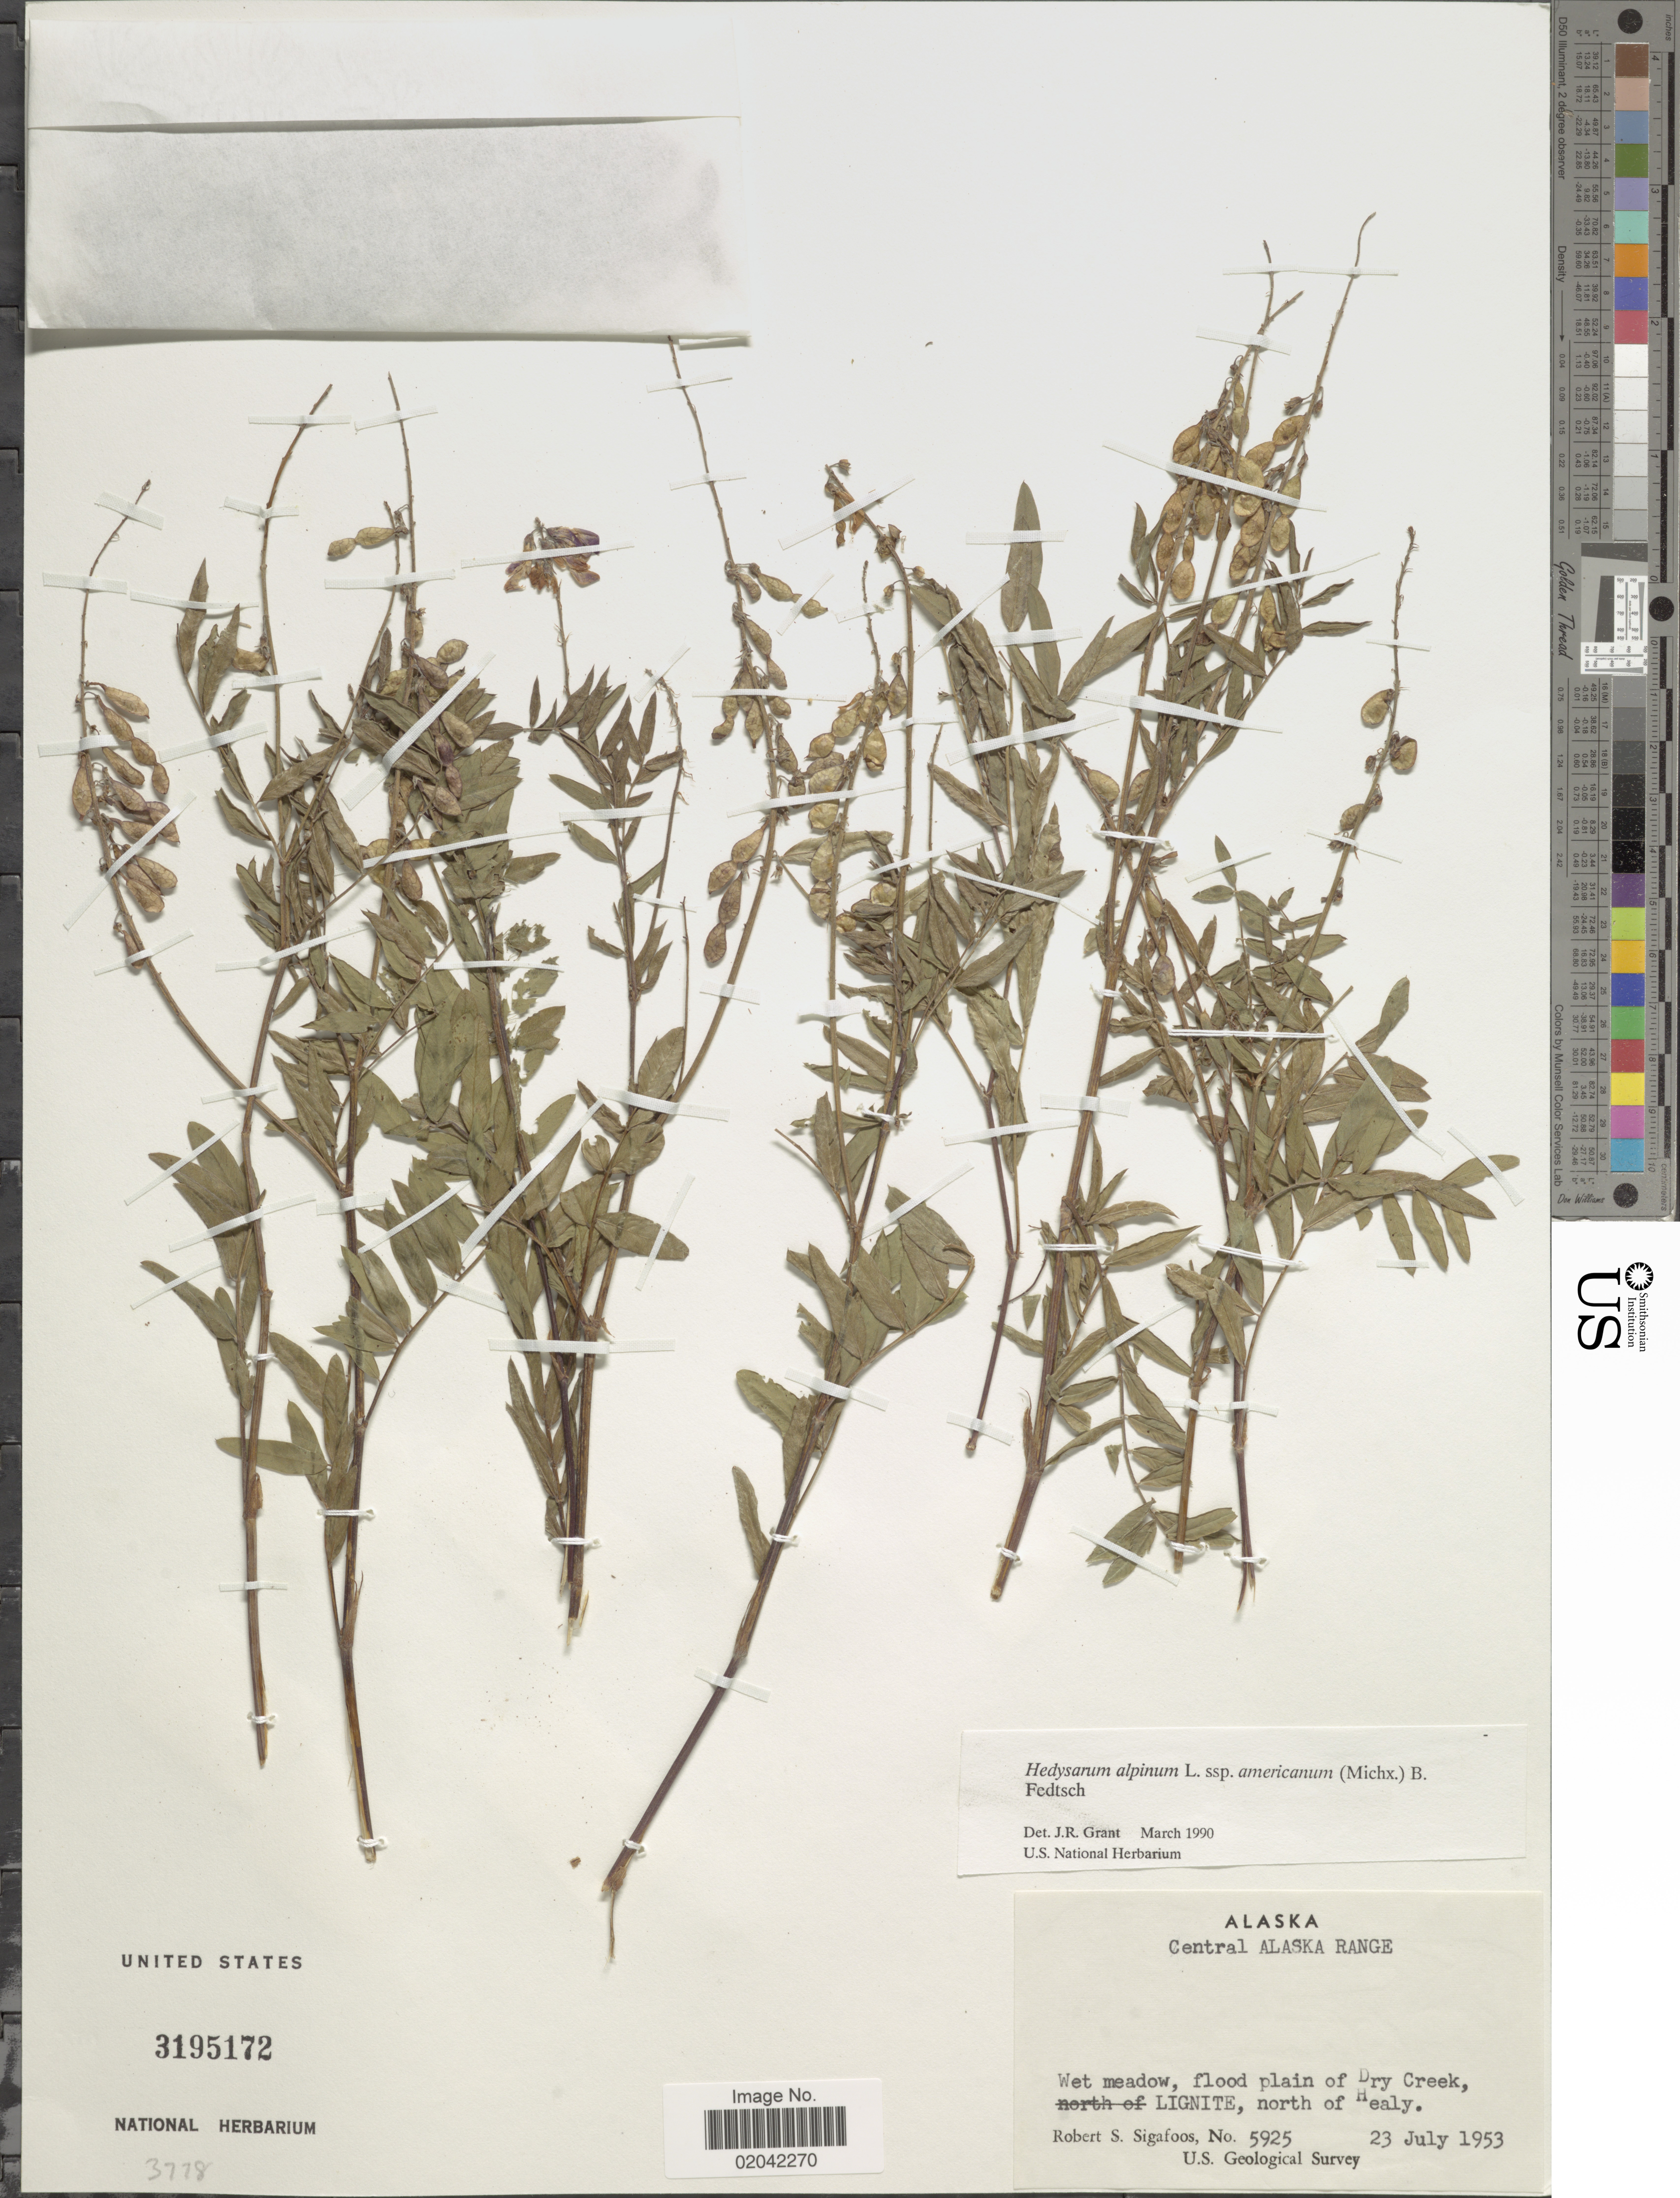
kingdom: Plantae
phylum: Tracheophyta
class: Magnoliopsida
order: Fabales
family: Fabaceae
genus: Hedysarum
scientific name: Hedysarum alpinum var. americanum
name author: Michx. ex Pursh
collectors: R. Sigafoos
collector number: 5925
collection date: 1953-07-23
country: United States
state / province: Alaska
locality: Central Alaska Range. Wet meadow, flood plain of Dry Creek, Lignite, north of Healy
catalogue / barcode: US 3195172